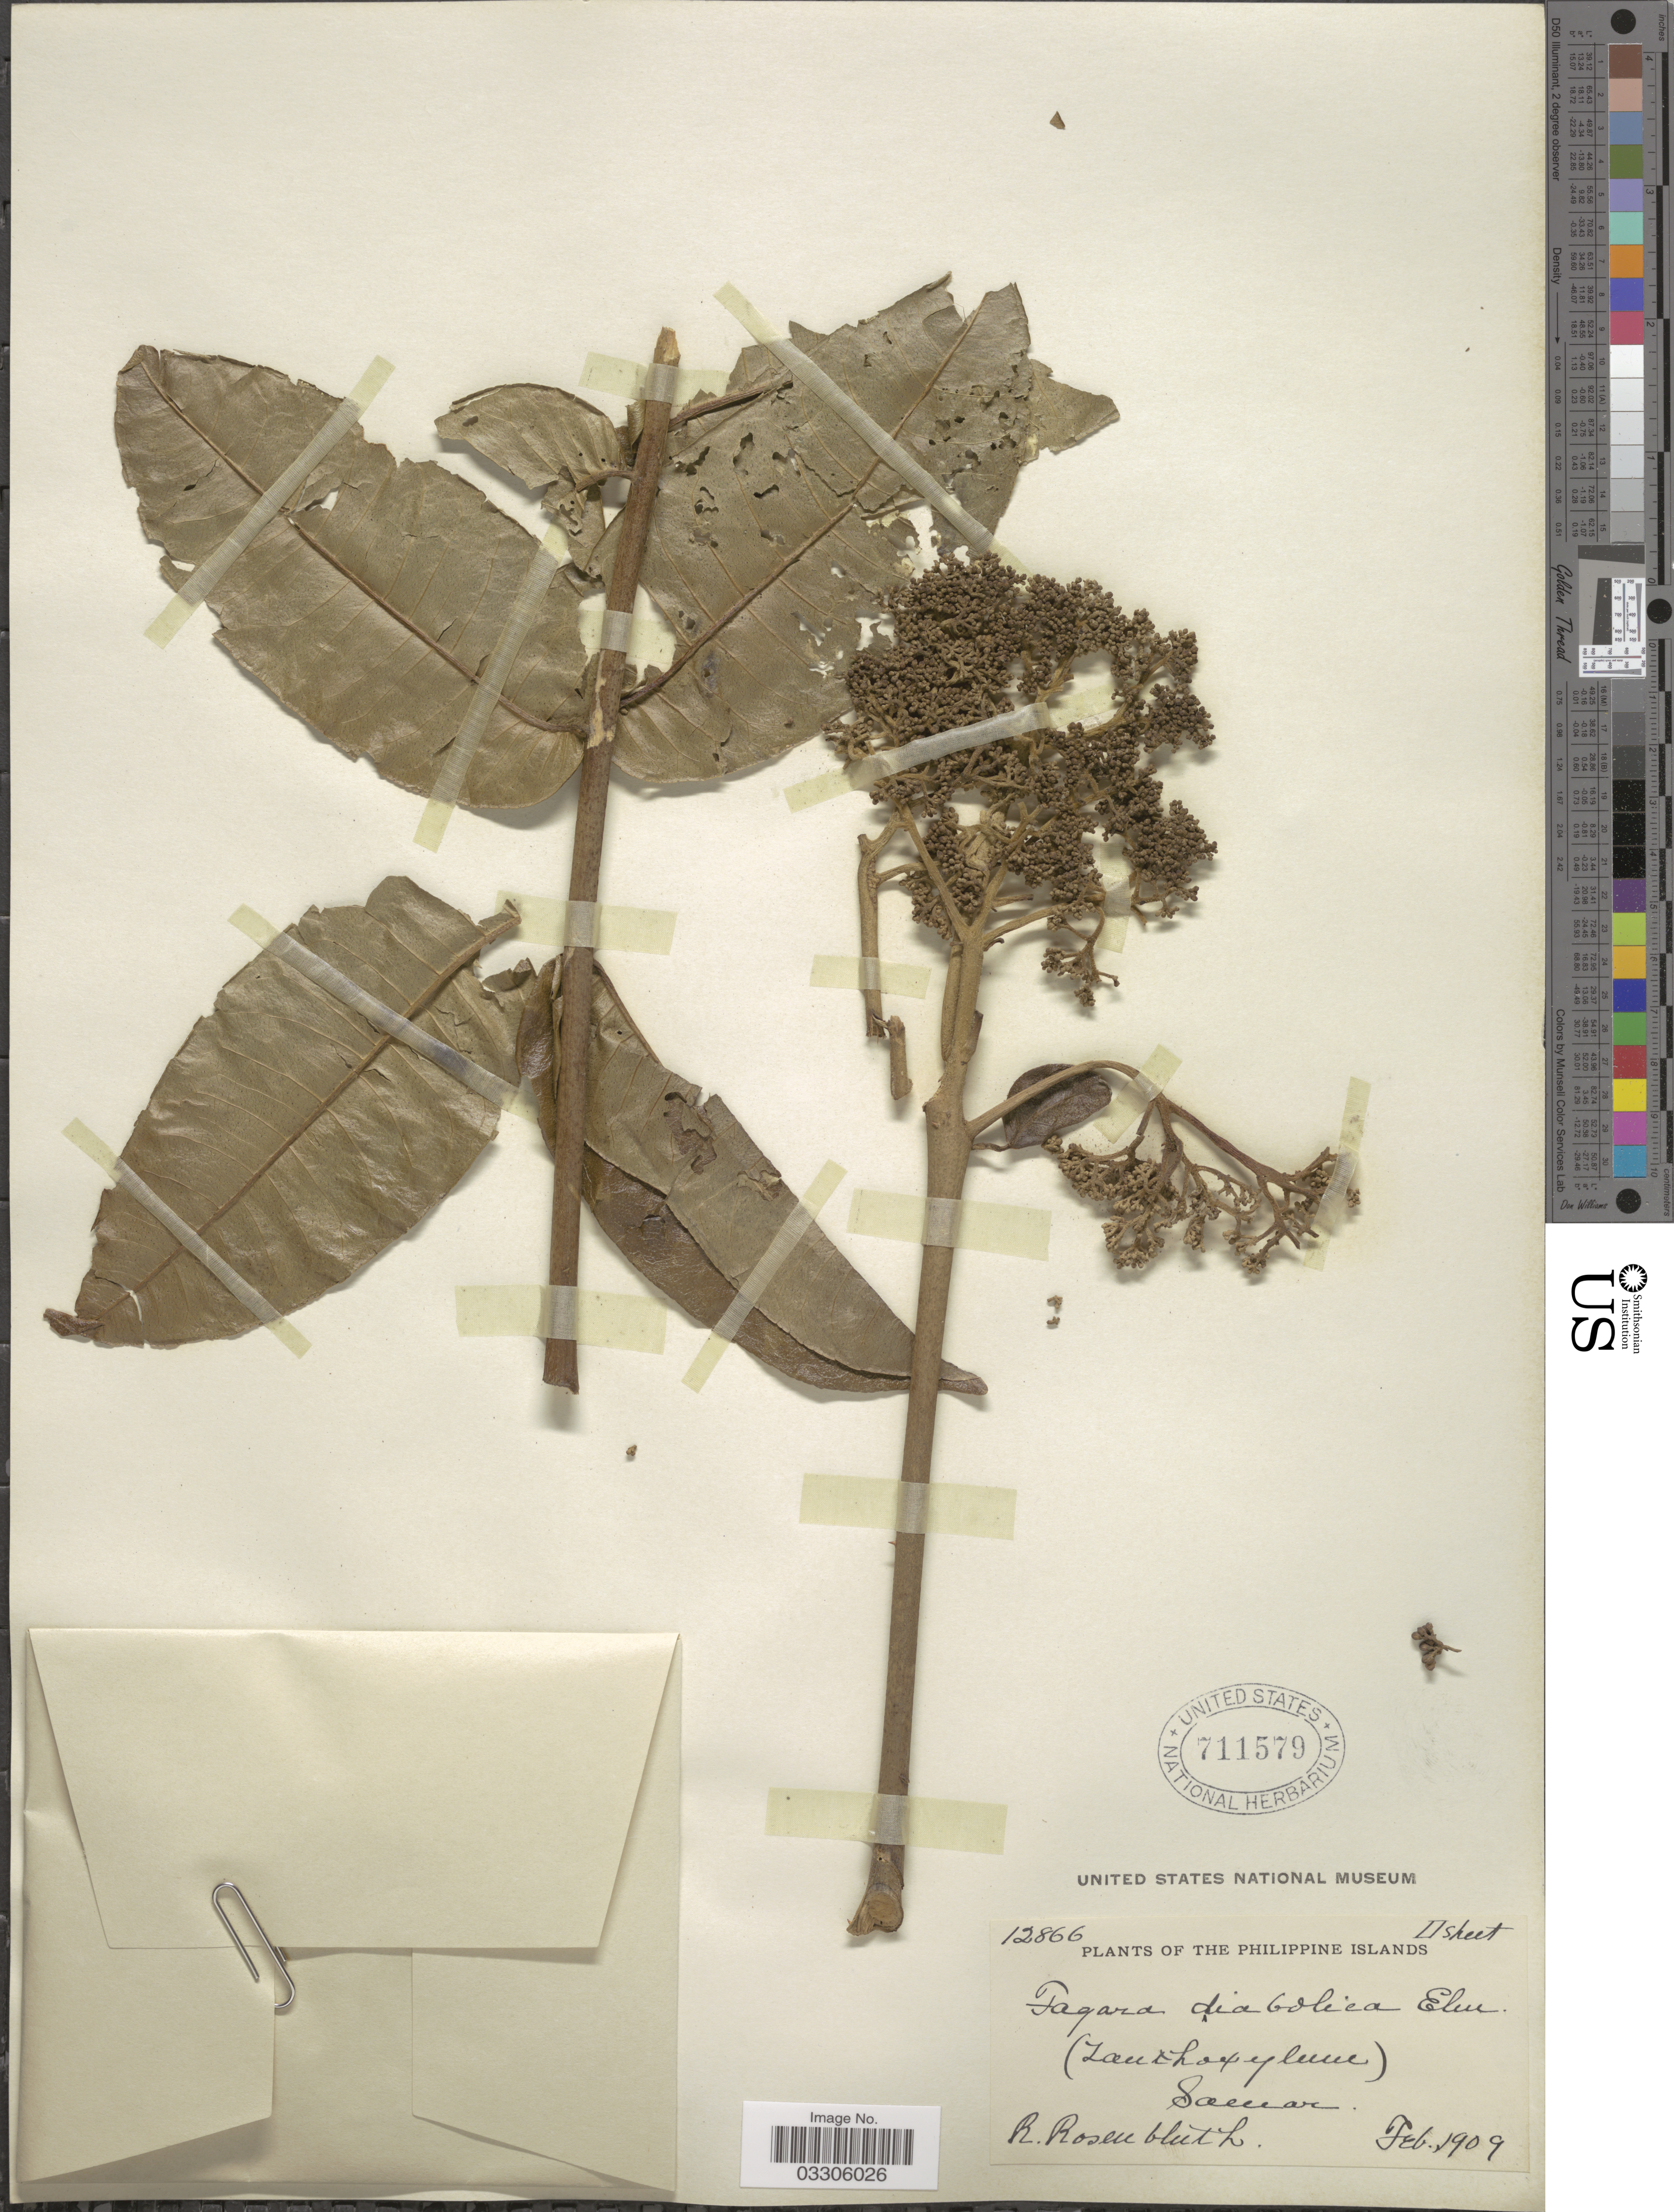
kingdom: Plantae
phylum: Tracheophyta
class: Magnoliopsida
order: Sapindales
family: Rutaceae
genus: Zanthoxylum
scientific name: Zanthoxylum myriacanthum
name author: Wall.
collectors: R. Rosenbluth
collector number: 12866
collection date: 1909-02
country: Philippines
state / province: Eastern Visayas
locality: Samar.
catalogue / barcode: US 711579